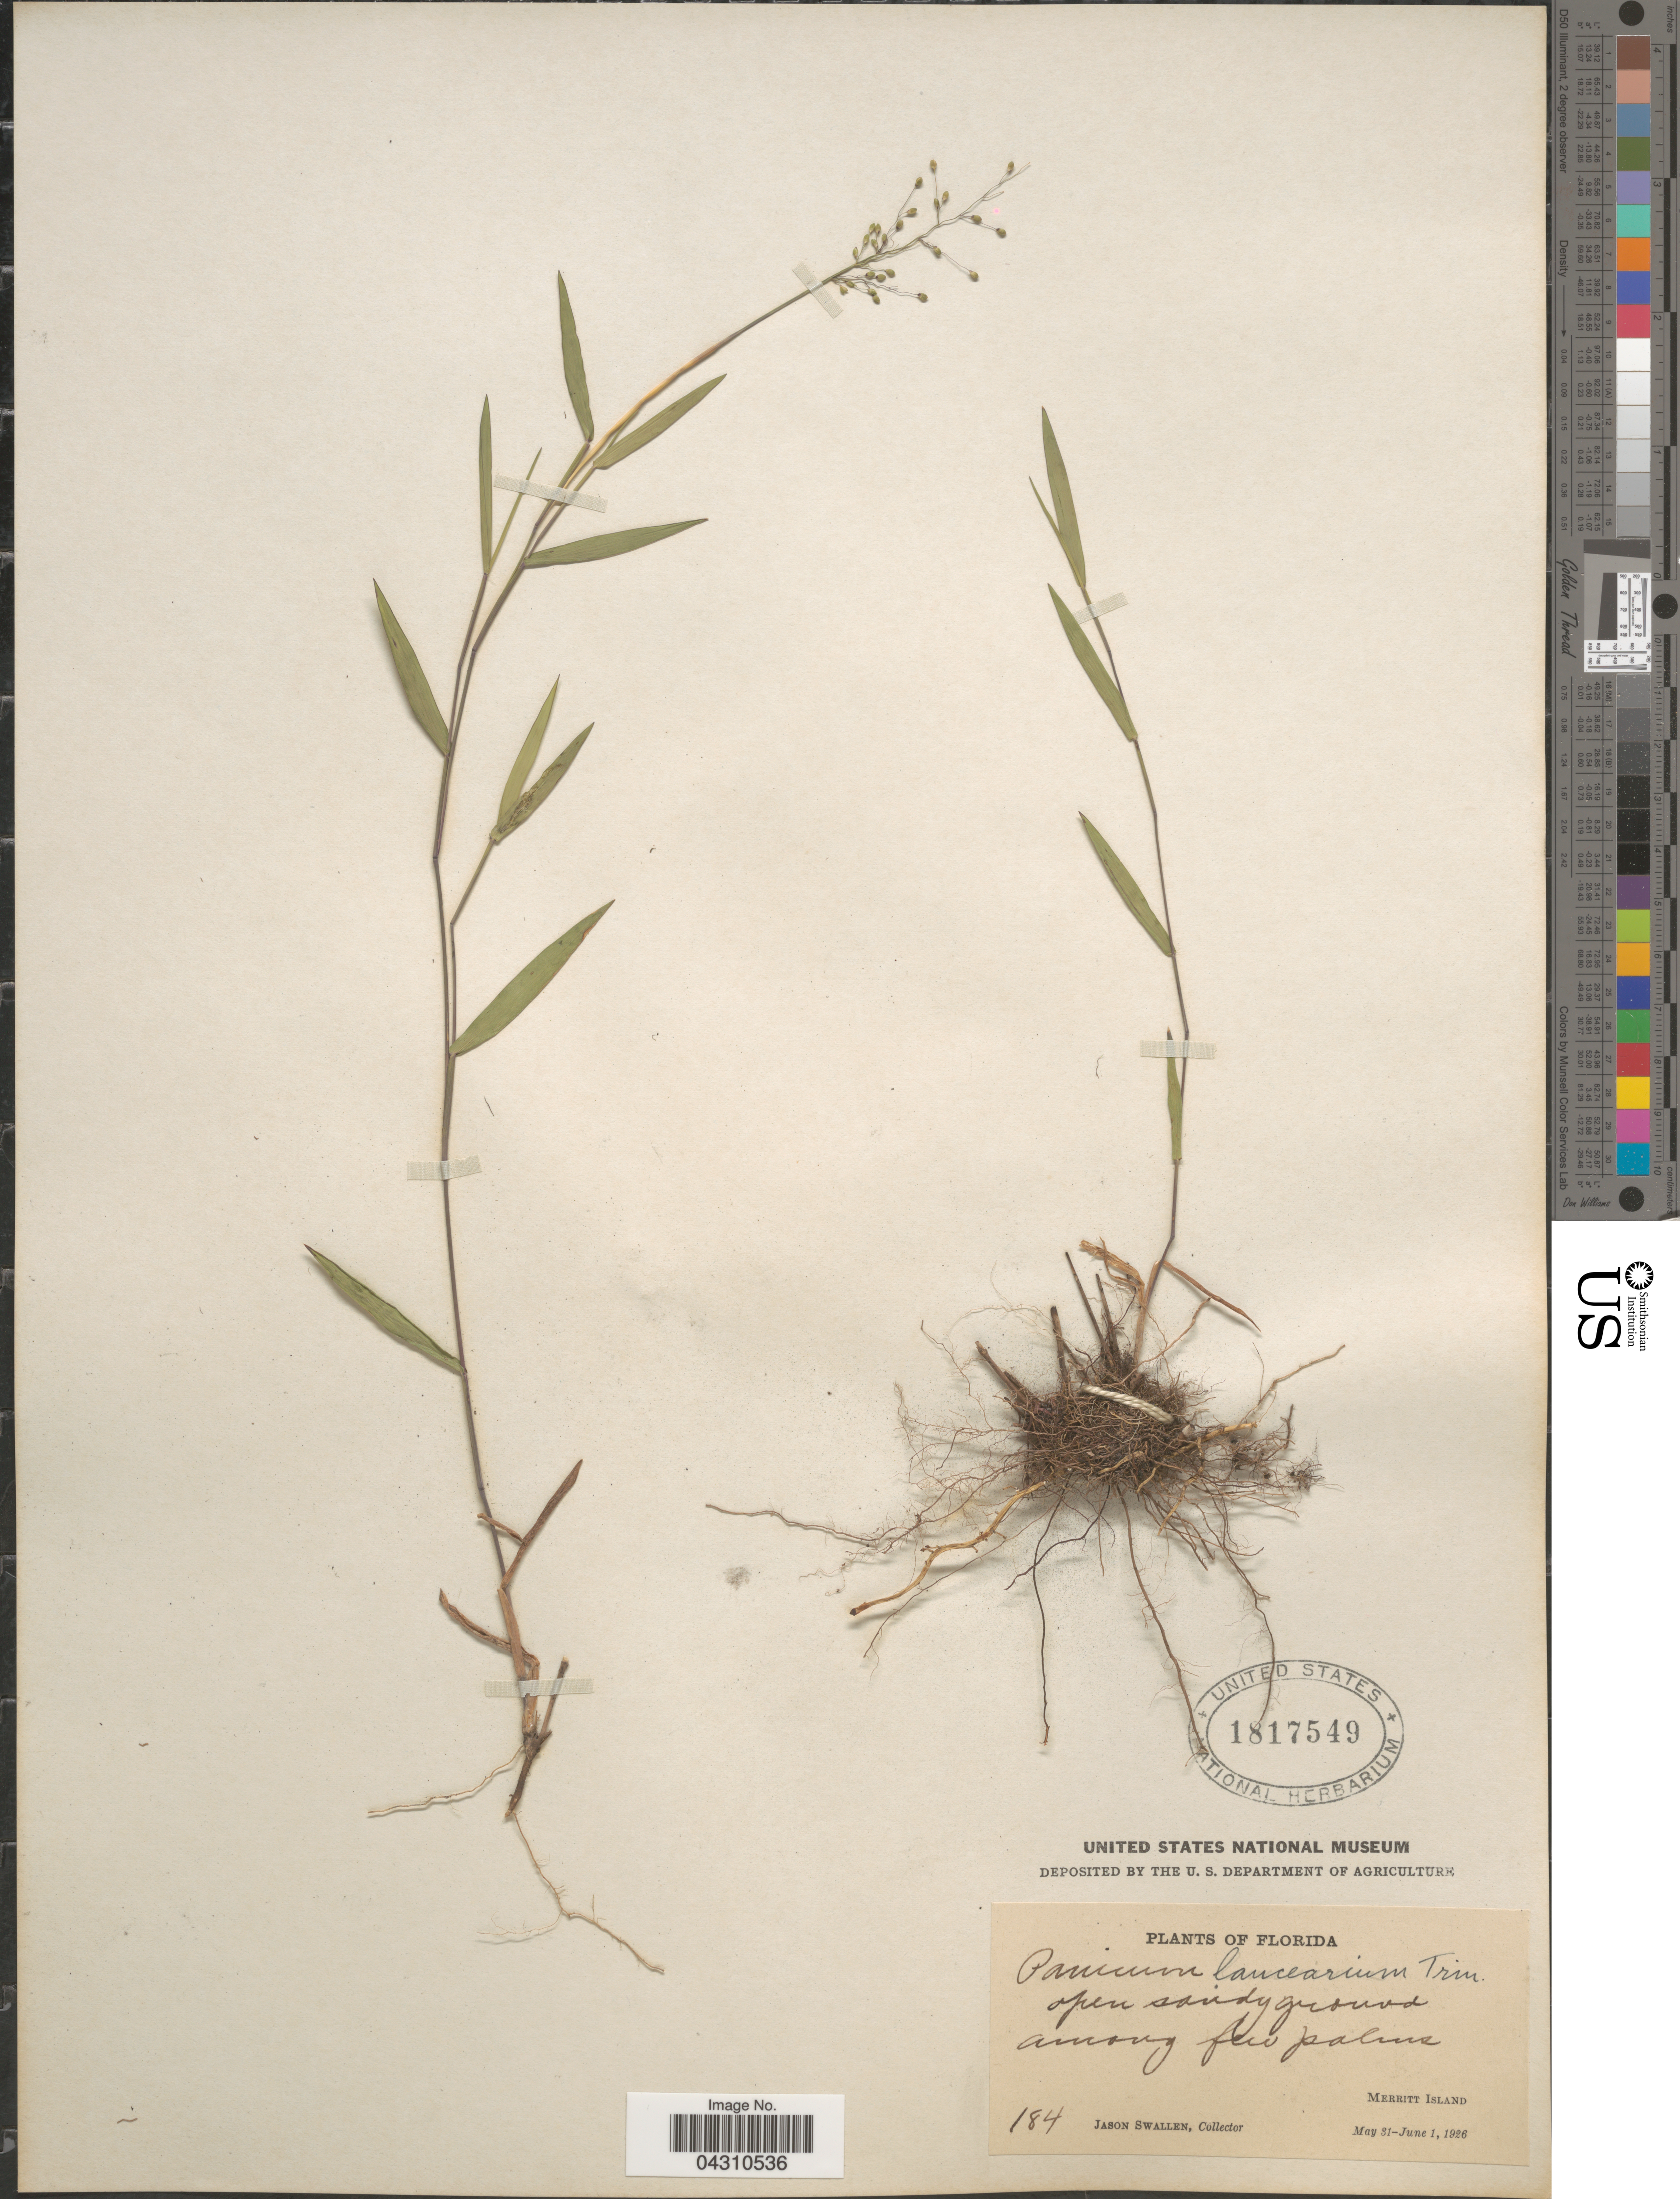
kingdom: Plantae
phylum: Tracheophyta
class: Liliopsida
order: Poales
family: Poaceae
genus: Dichanthelium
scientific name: Dichanthelium portoricense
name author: (Desv. ex Ham.) B.F. Hansen & Wunderlin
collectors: J. R. Swallen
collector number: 184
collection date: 1926-05-31/1926-06-01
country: United States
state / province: Florida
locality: Merritt Island.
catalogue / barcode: US 1817549